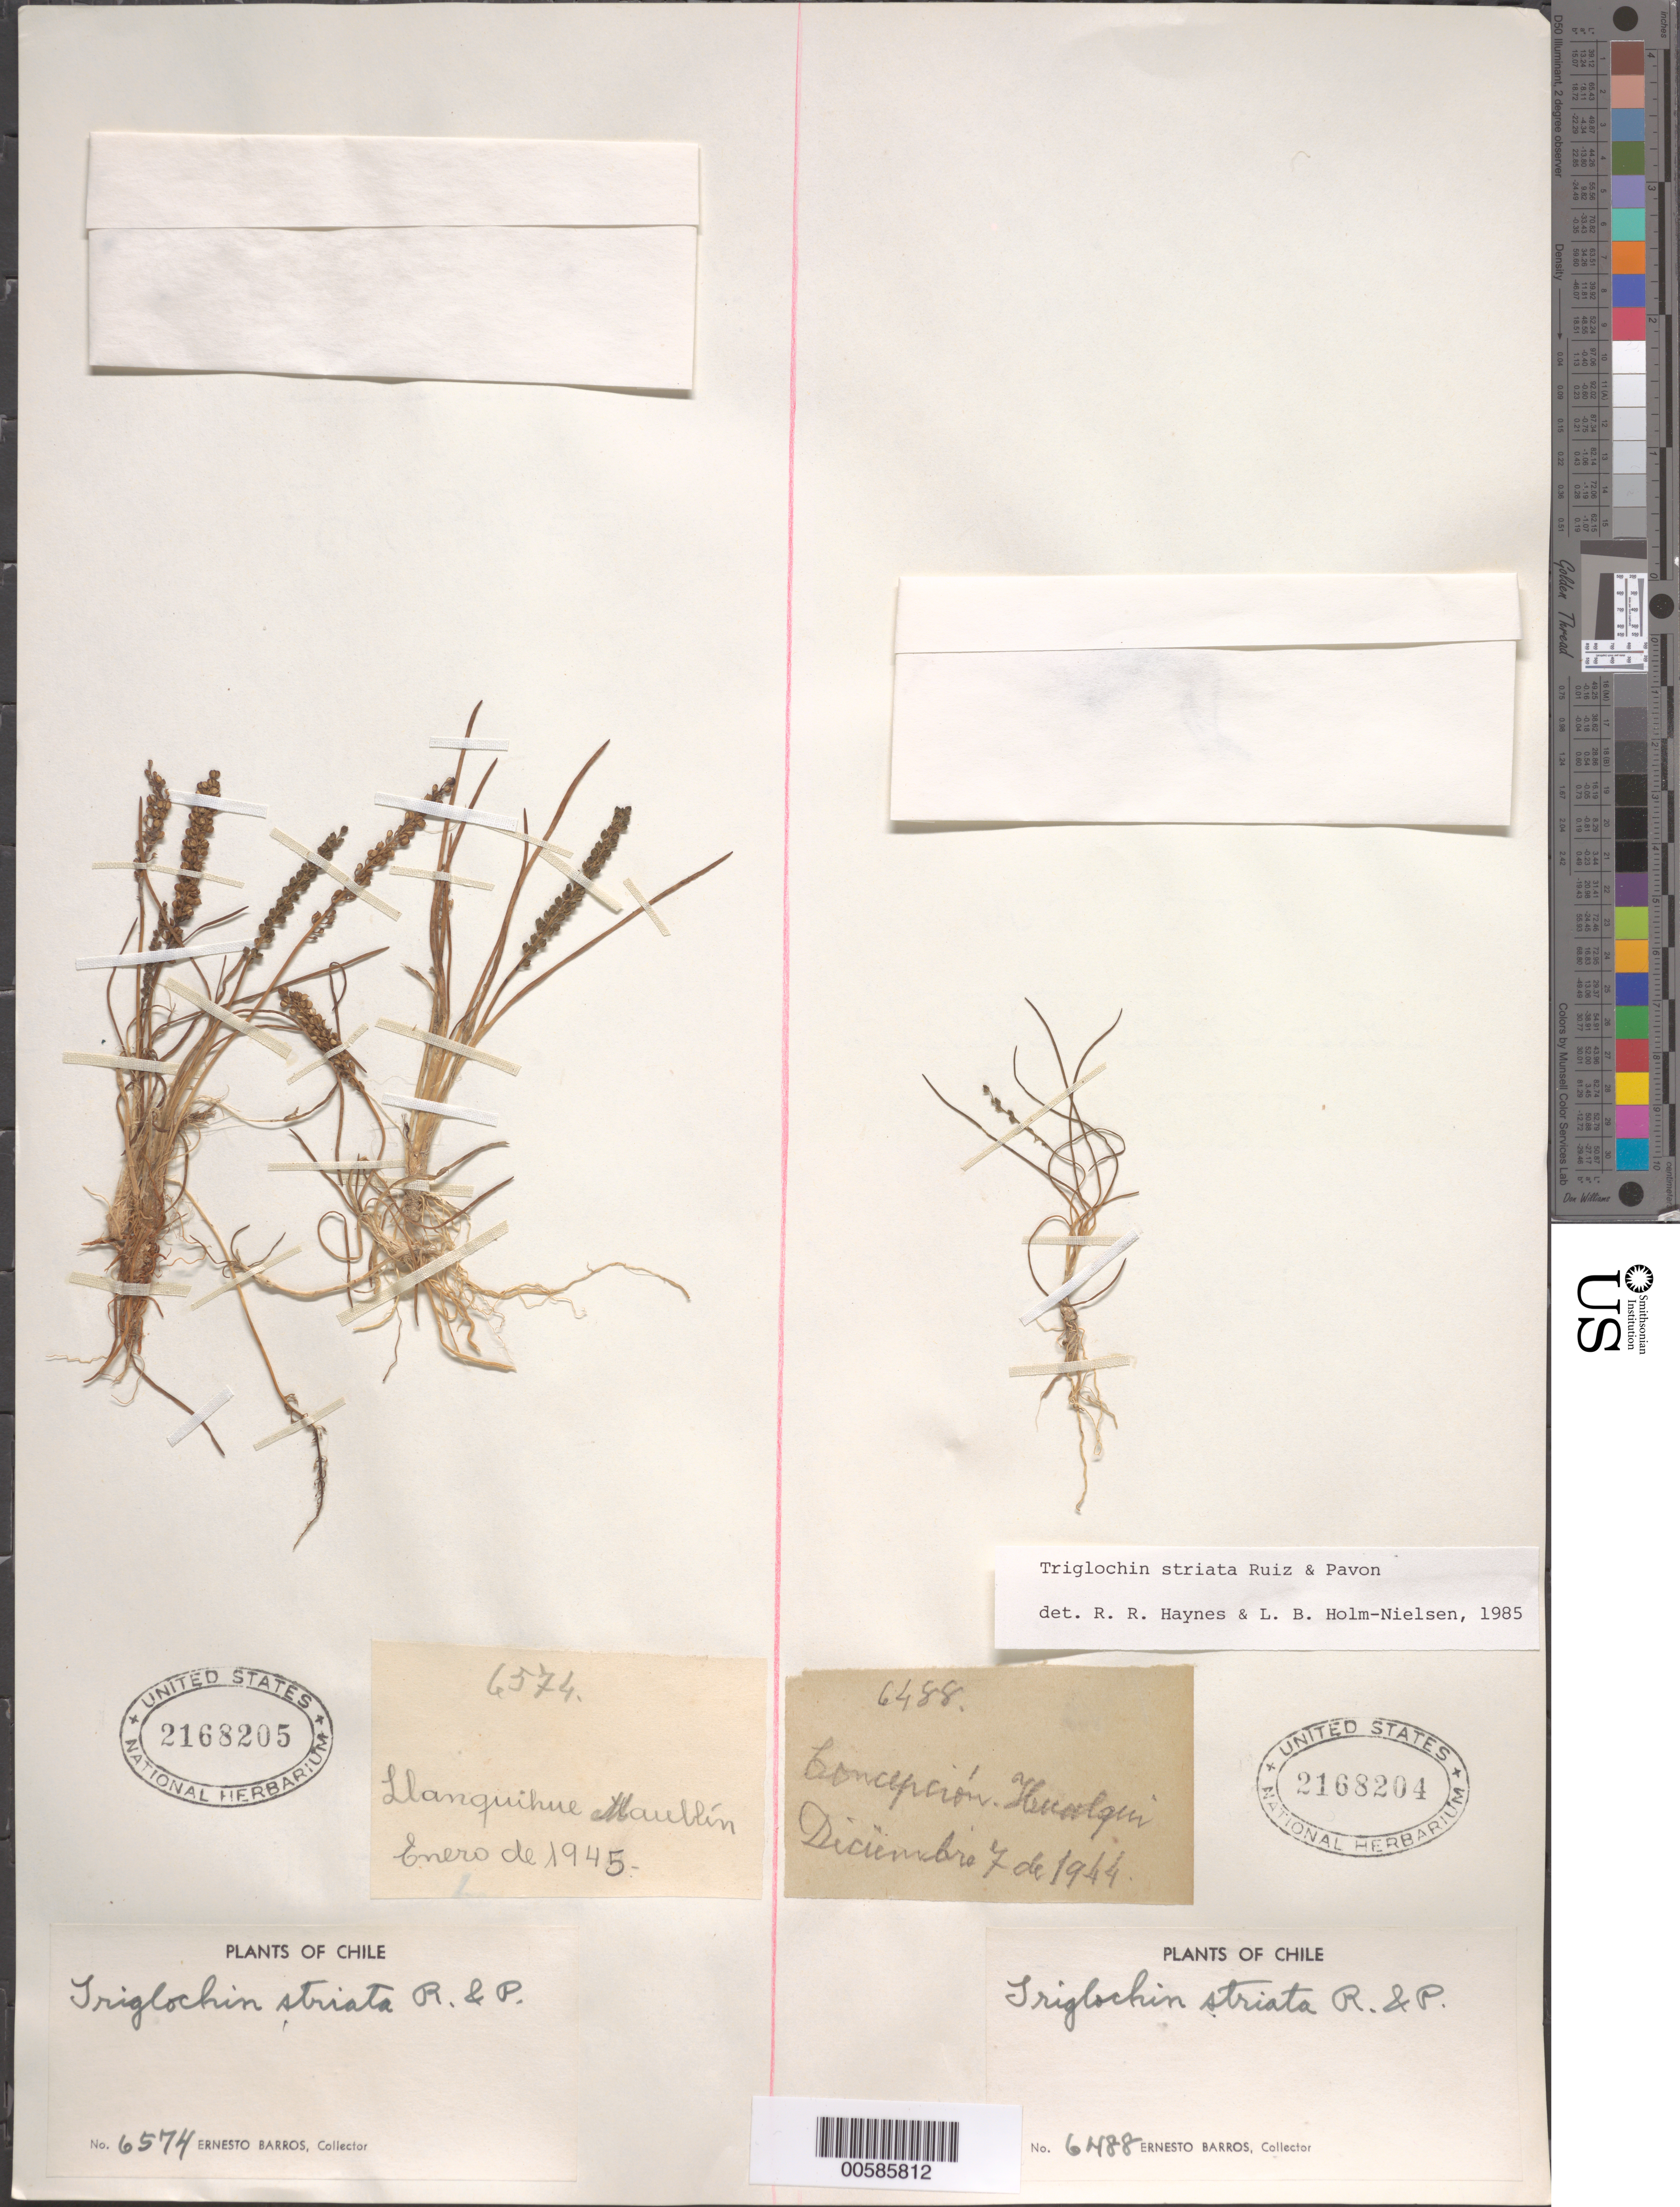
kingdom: Plantae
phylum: Tracheophyta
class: Liliopsida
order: Alismatales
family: Juncaginaceae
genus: Triglochin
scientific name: Triglochin striata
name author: Ruiz & Pav.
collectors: E. Barros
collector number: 6488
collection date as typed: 07 Dec 1944 to -- Jan 1945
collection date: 1944-12-07/1945-01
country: Chile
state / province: Bio-Bío (VIII)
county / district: Concepción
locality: Maublin [In former Concepción Province]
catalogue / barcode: US 2168204